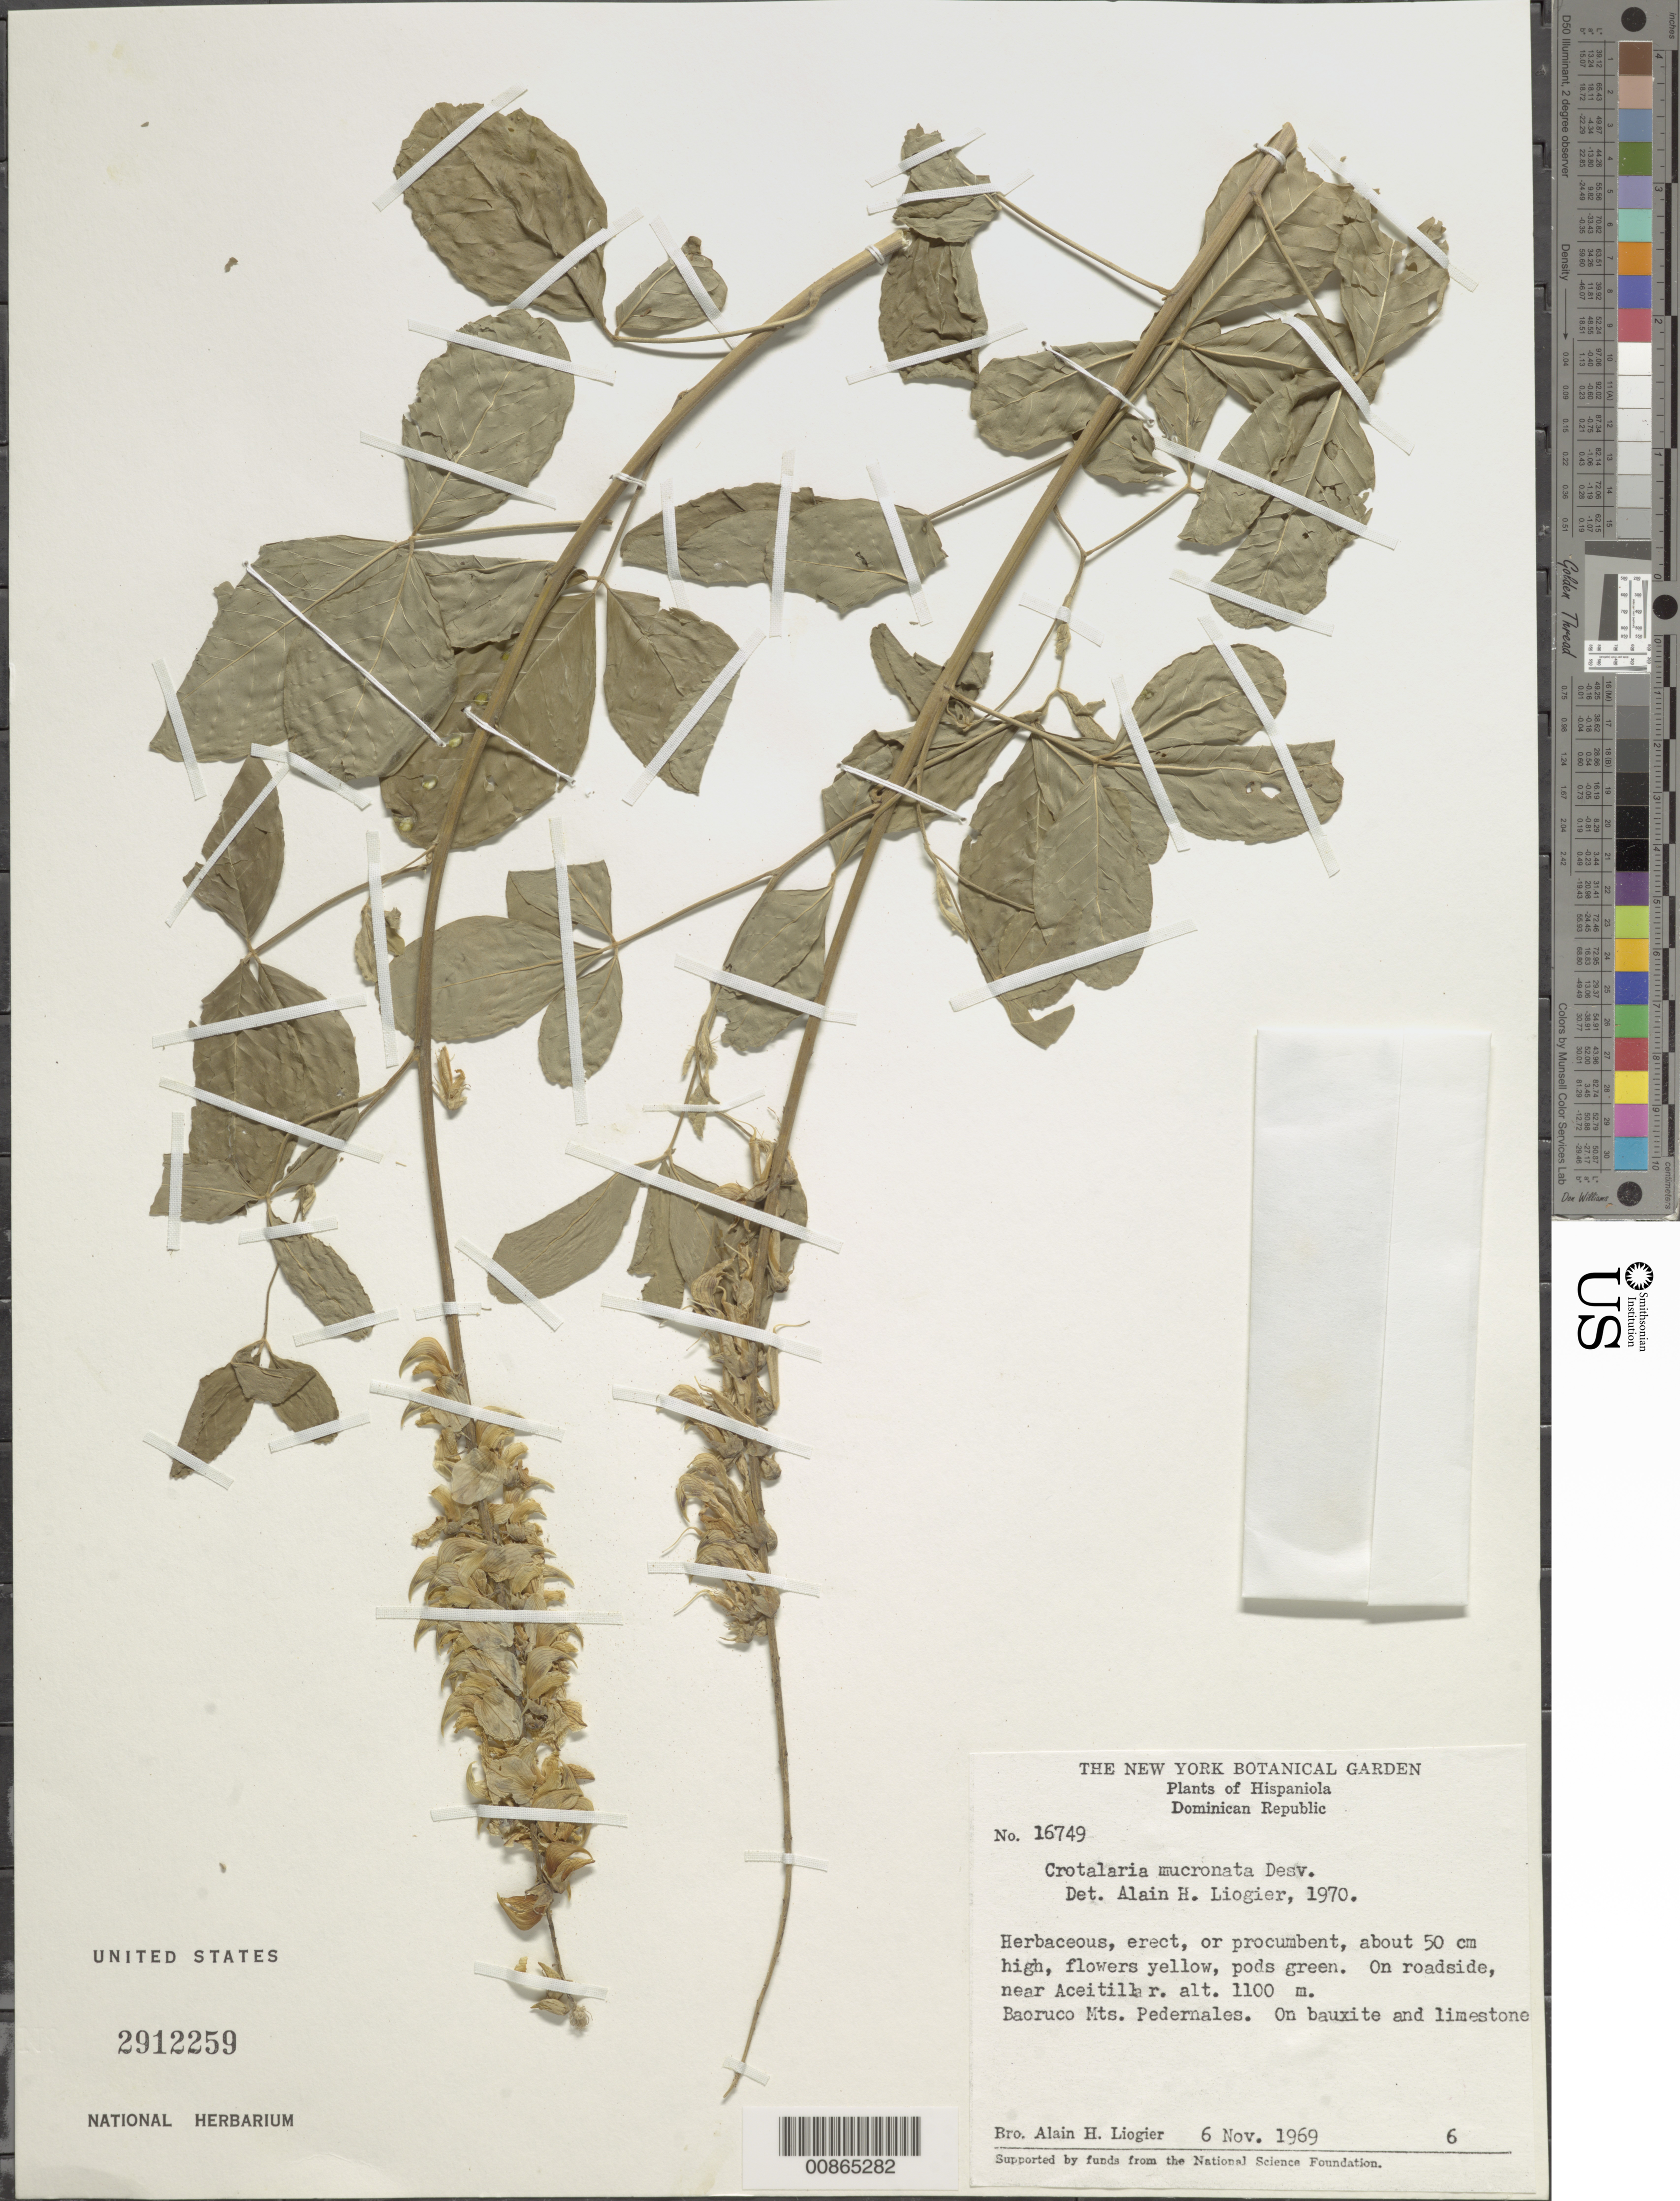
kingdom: Plantae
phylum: Tracheophyta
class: Magnoliopsida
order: Fabales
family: Fabaceae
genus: Crotalaria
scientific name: Crotalaria mucronata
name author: Desv.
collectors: A. H. Liogier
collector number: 16749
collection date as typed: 06 Nov 1969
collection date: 1969-11-06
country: Dominican Republic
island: Hispaniola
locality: Near Aceitillar. Baoruco Mts. Pedernales.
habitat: On roadside. On bauxite and limestone.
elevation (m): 1100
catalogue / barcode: US 2912259